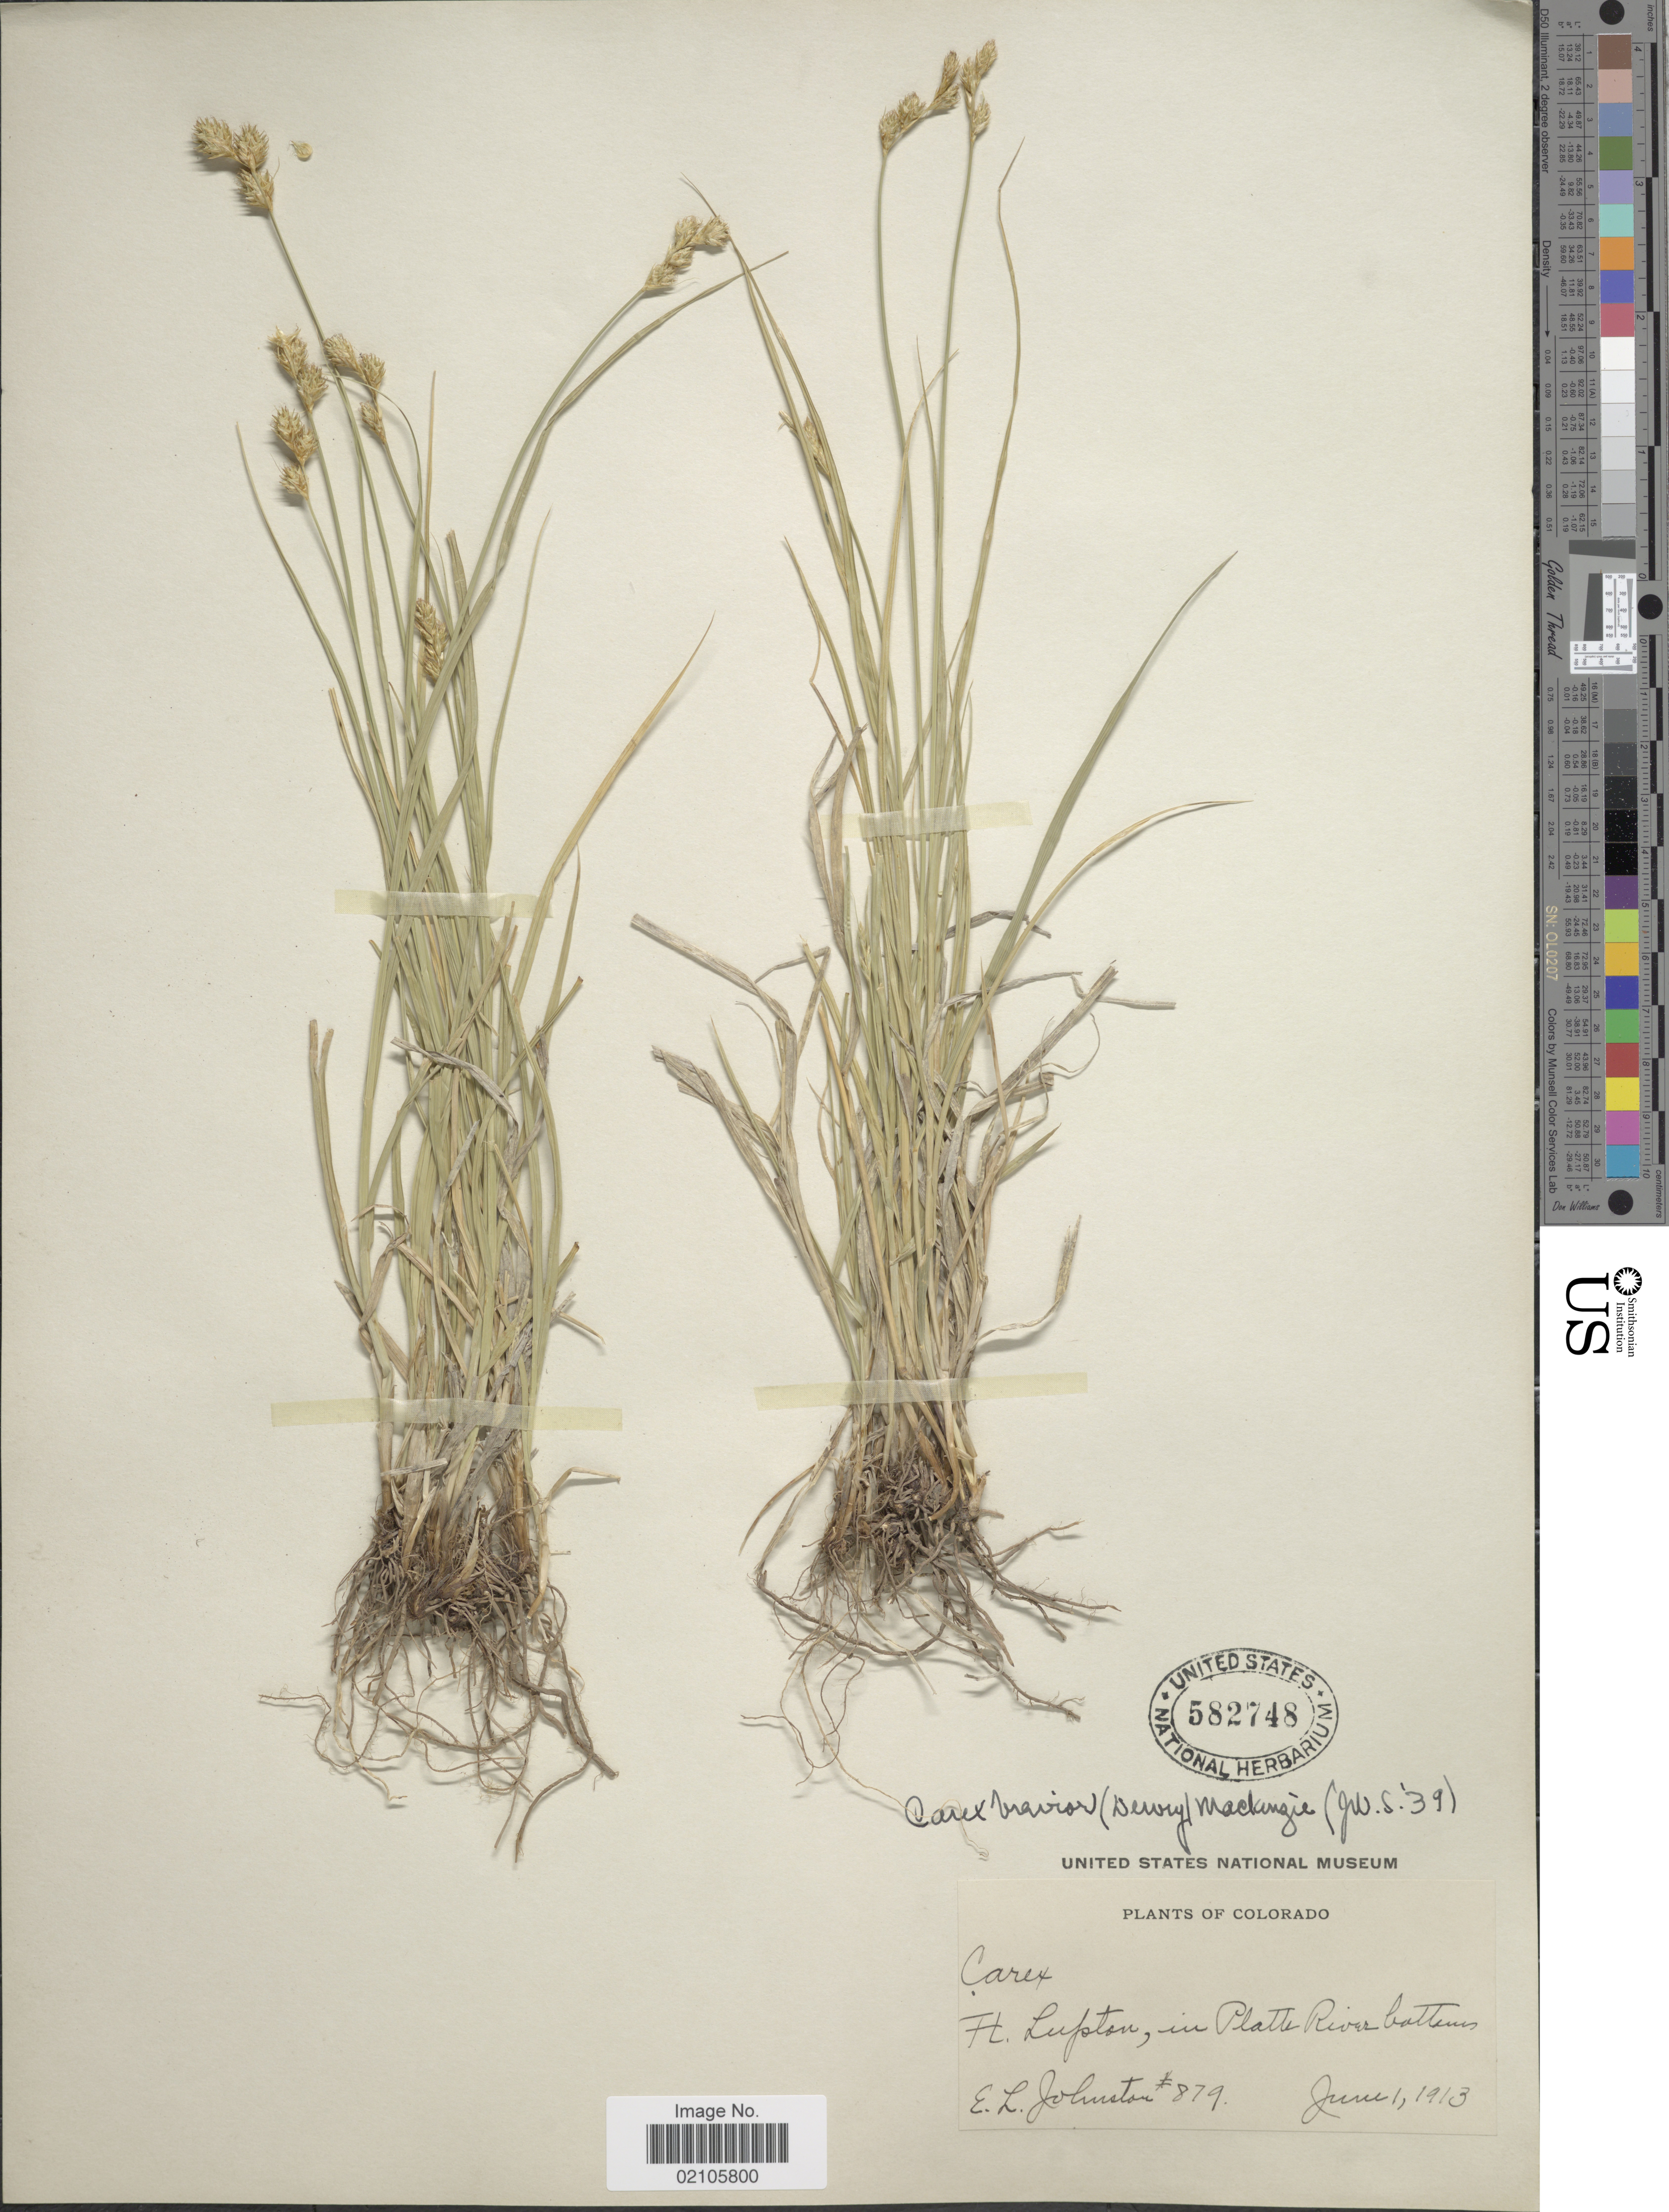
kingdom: Plantae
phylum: Tracheophyta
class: Liliopsida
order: Poales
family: Cyperaceae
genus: Carex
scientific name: Carex brevior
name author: (Dewey) Mack. ex Lunell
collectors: E. L. Johnston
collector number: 879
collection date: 1913-06-01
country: United States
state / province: Colorado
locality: Ft. Lupton, in Platte River Bottoms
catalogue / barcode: US 582748